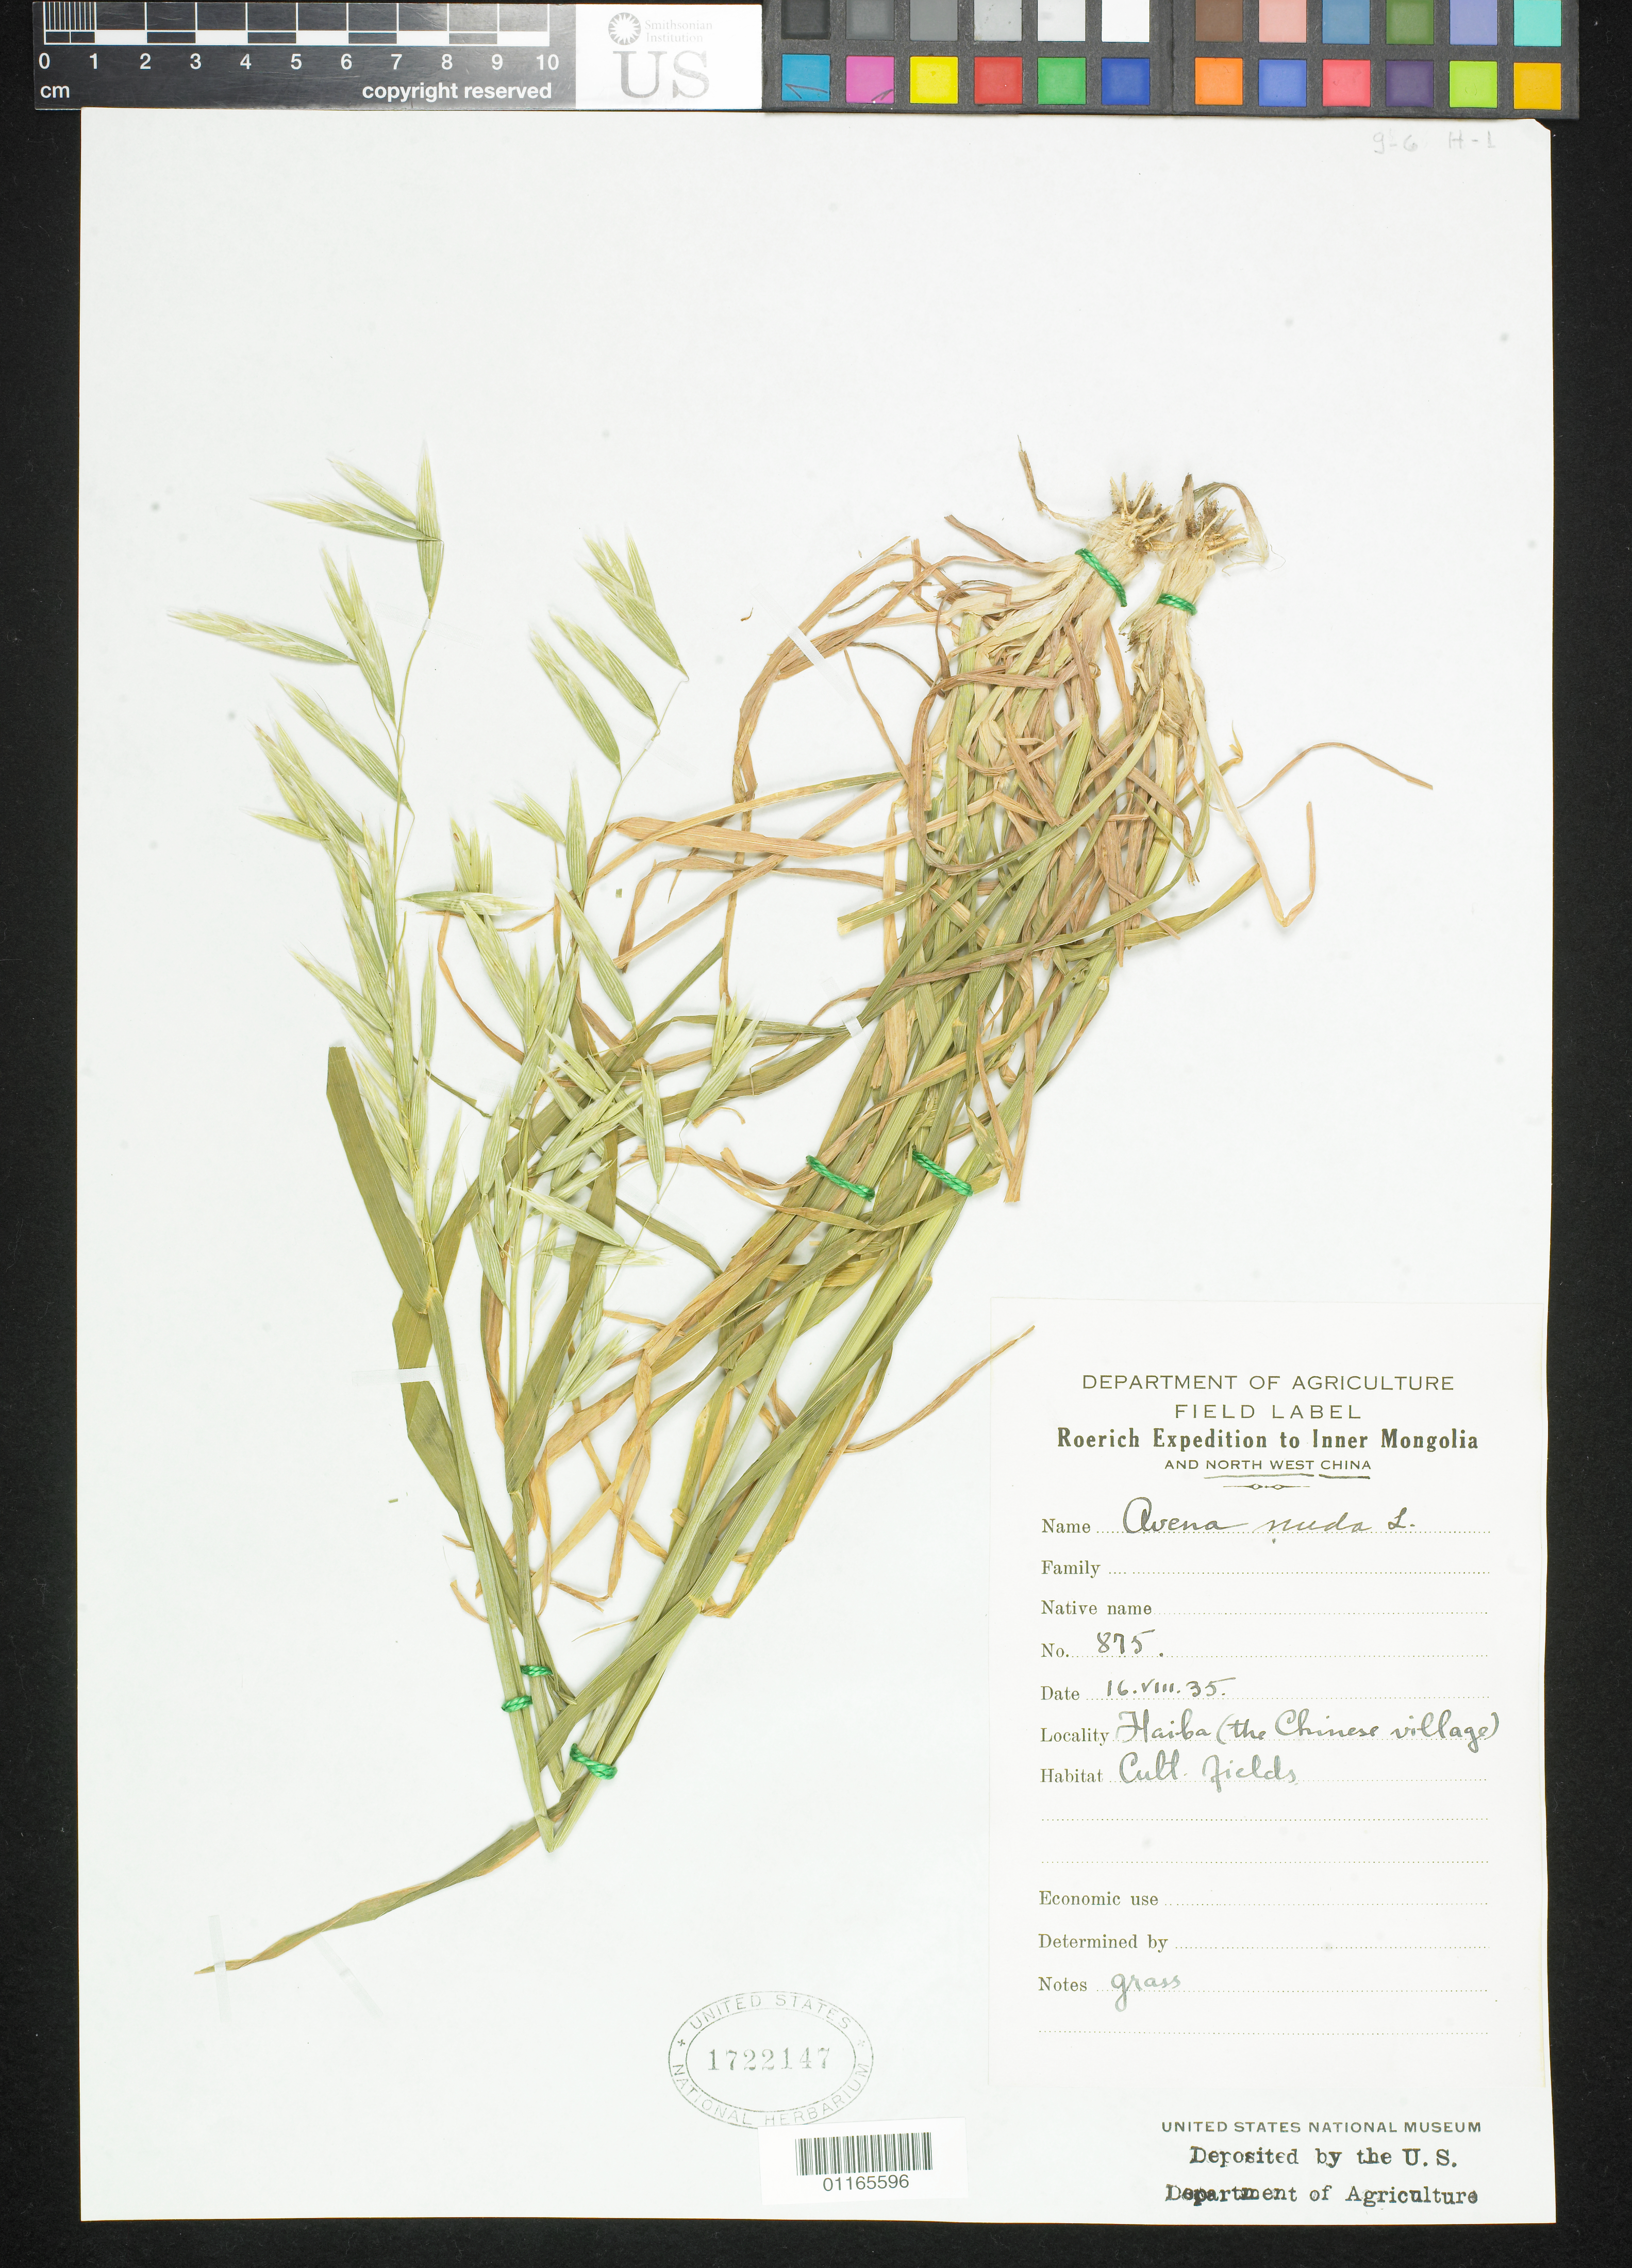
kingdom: Plantae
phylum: Tracheophyta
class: Liliopsida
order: Poales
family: Poaceae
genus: Avena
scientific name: Avena nuda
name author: L.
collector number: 875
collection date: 1935-08-16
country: China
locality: North West China, Haiba (the Chinese village)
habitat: Cult. fields. grass.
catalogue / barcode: US 1722147